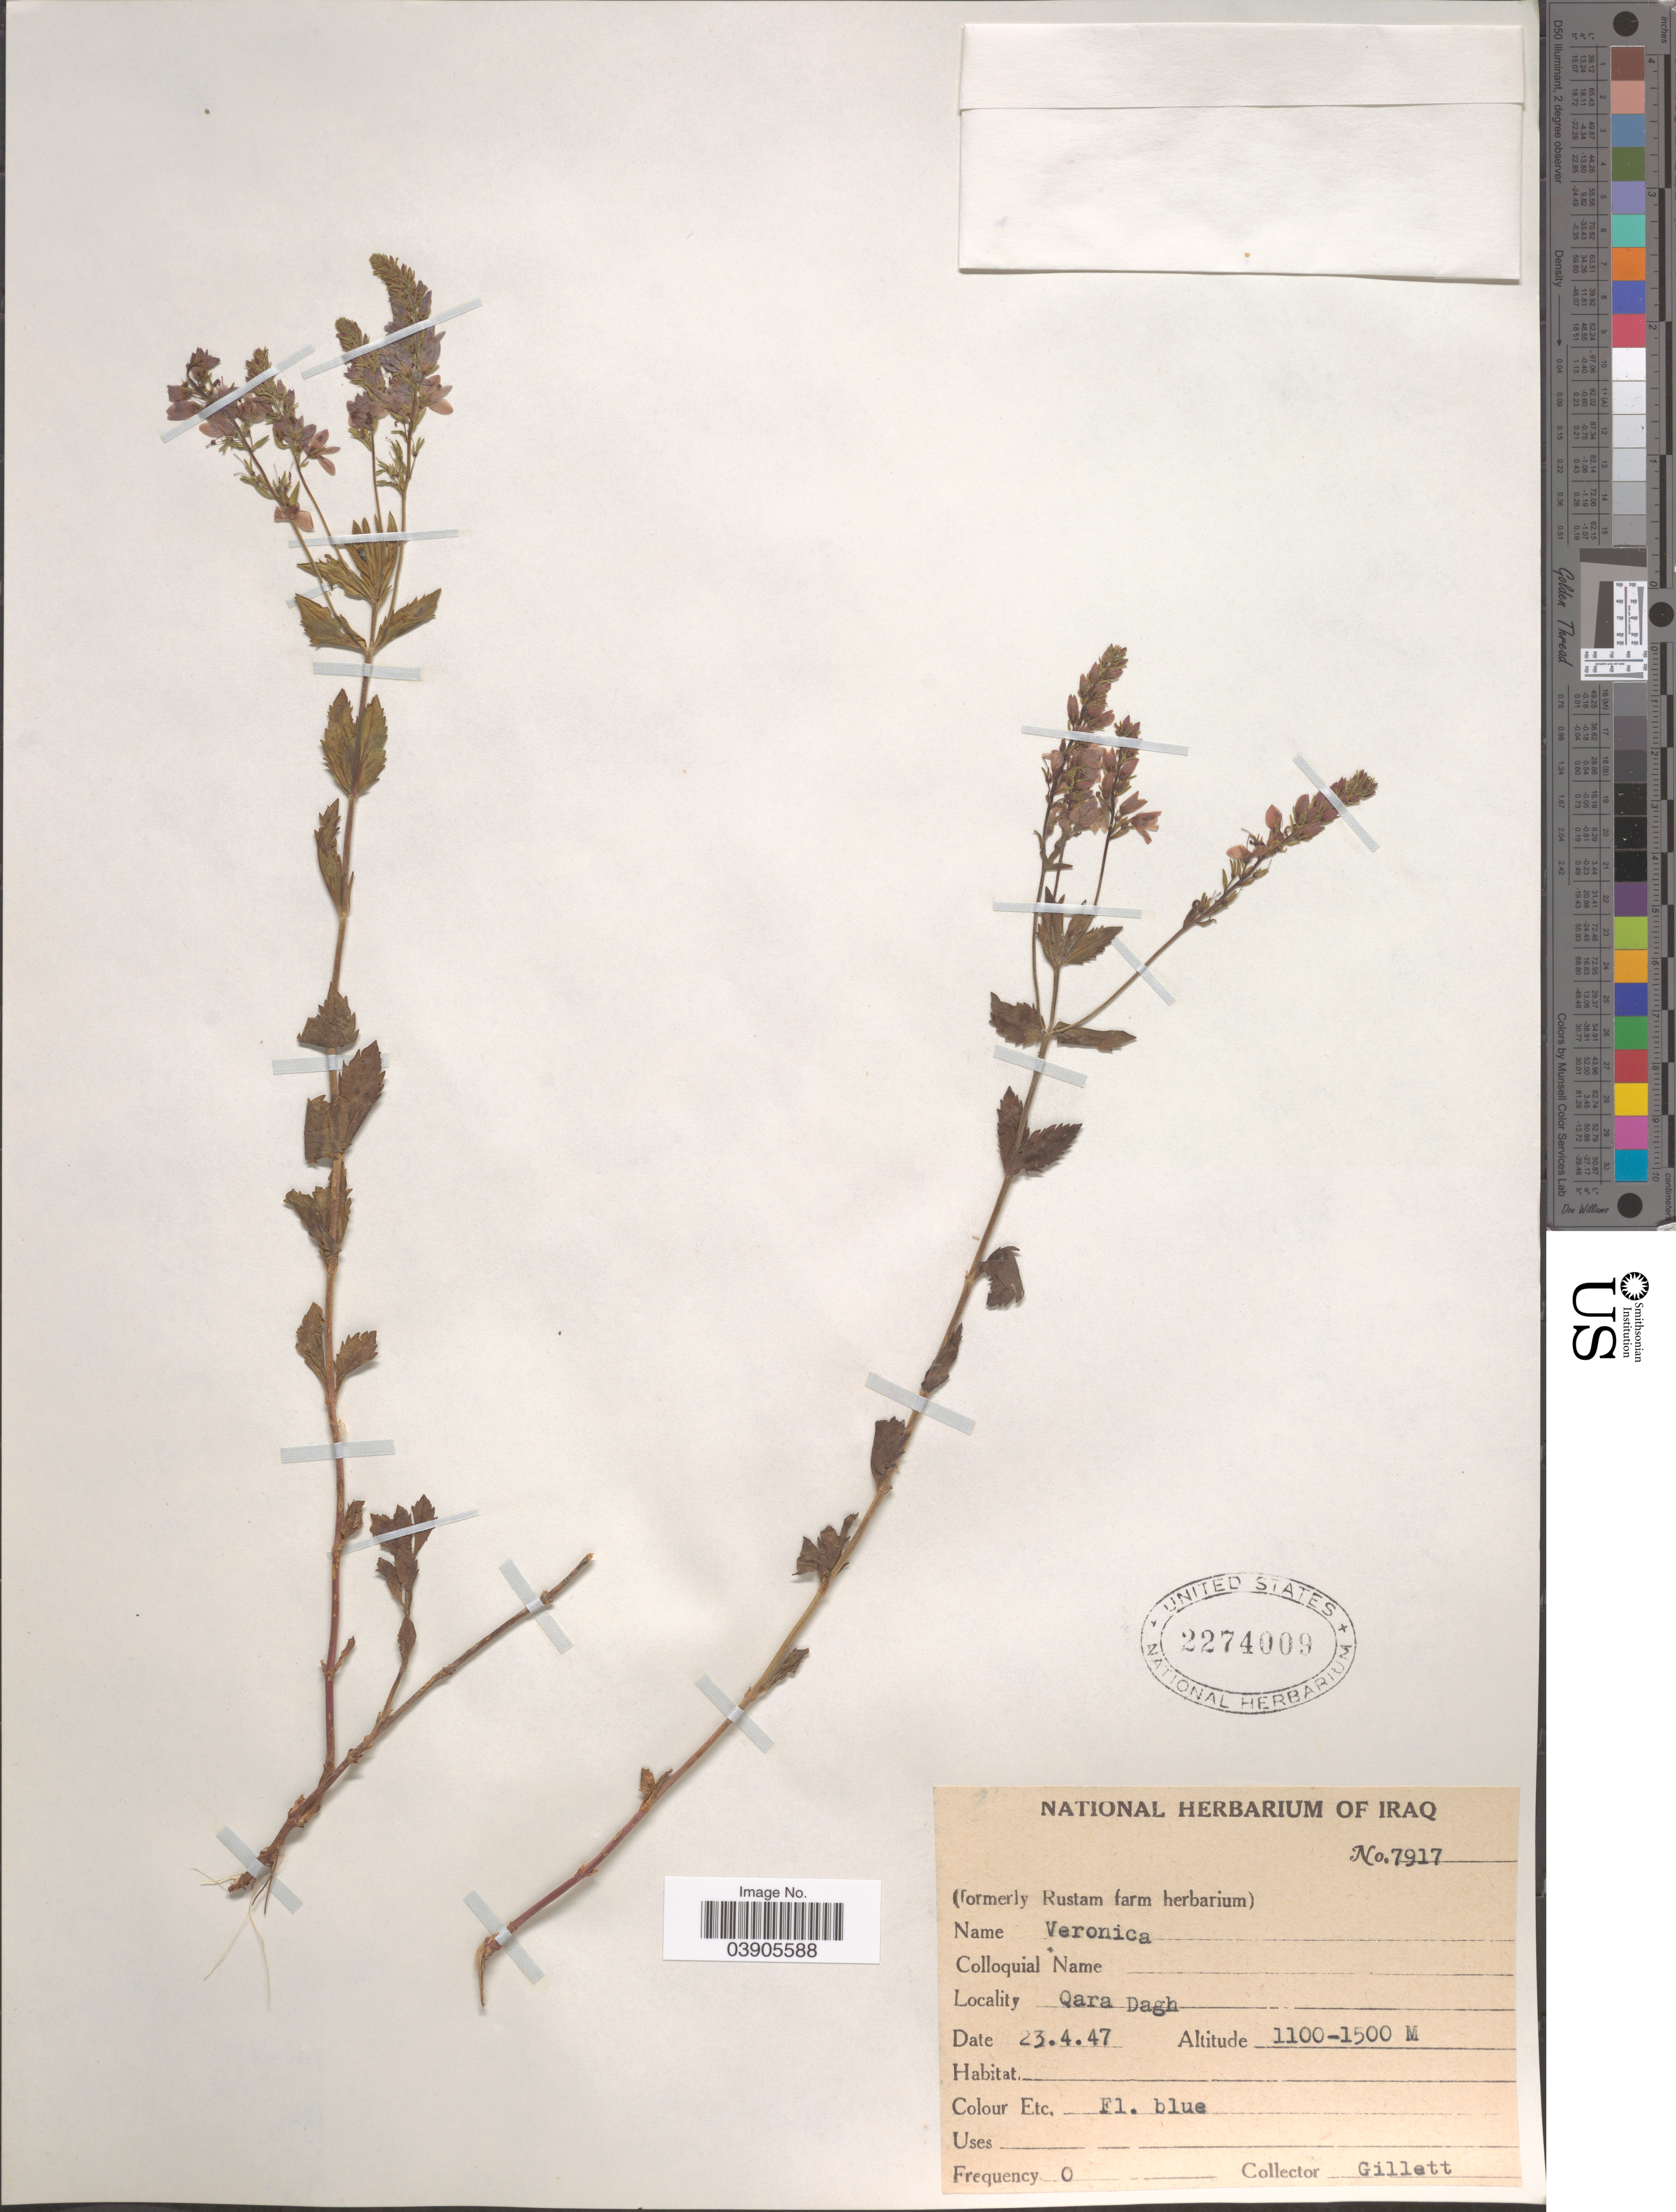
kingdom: Plantae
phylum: Tracheophyta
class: Magnoliopsida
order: Lamiales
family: Plantaginaceae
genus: Veronica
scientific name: Veronica orientalis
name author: Mill.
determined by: Albach, Dirk C.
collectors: Gillett, --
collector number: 7917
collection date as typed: Transcribed d/m/y: 23/4/47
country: Iraq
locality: Qara Dagh.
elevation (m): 1100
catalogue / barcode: US 2274009